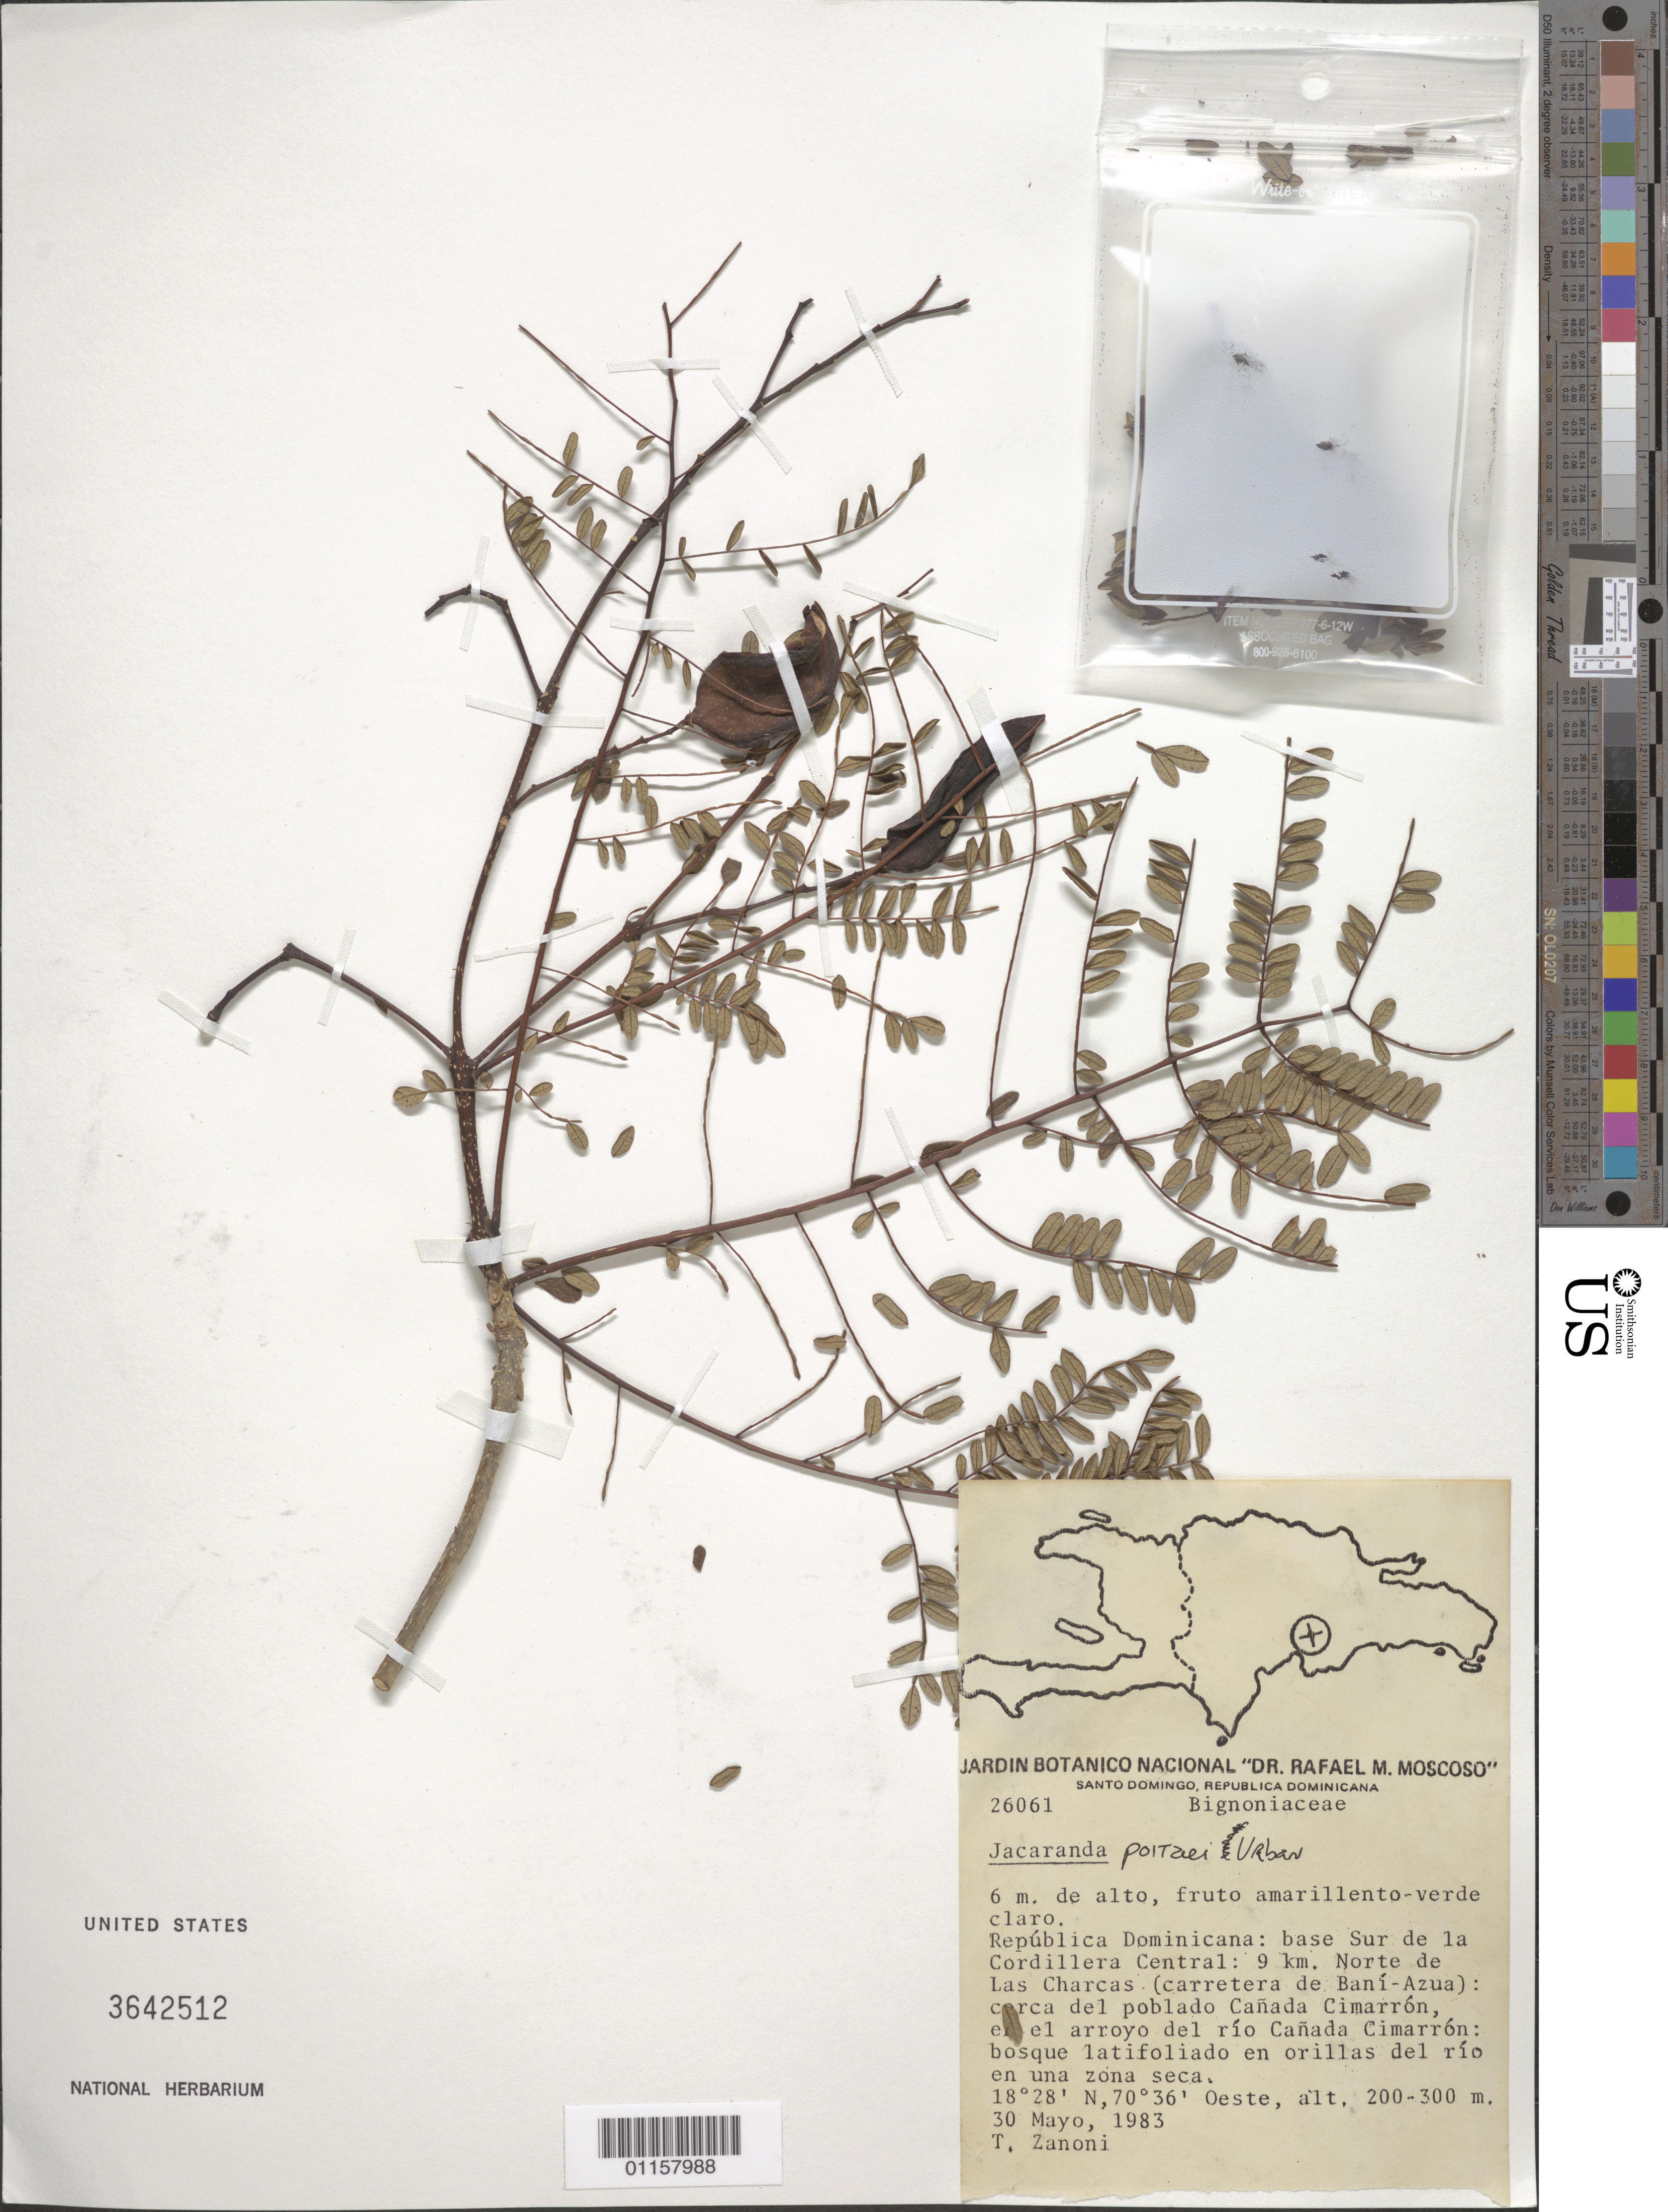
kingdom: Plantae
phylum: Tracheophyta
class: Magnoliopsida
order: Lamiales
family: Bignoniaceae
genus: Jacaranda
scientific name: Jacaranda poitaei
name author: Urb.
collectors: T. A. Zanoni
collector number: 26061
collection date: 1983-05-30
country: Dominican Republic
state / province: Azua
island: Hispaniola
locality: Base Sur de la Cordillera Central; 9 km Norte de Las Charcas (carretera de Baní-Azua), cerca del poblado Cañada Cimarrón.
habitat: Bosque latifoliado en orillas del río en una zona seca.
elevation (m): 200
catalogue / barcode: US 3642512